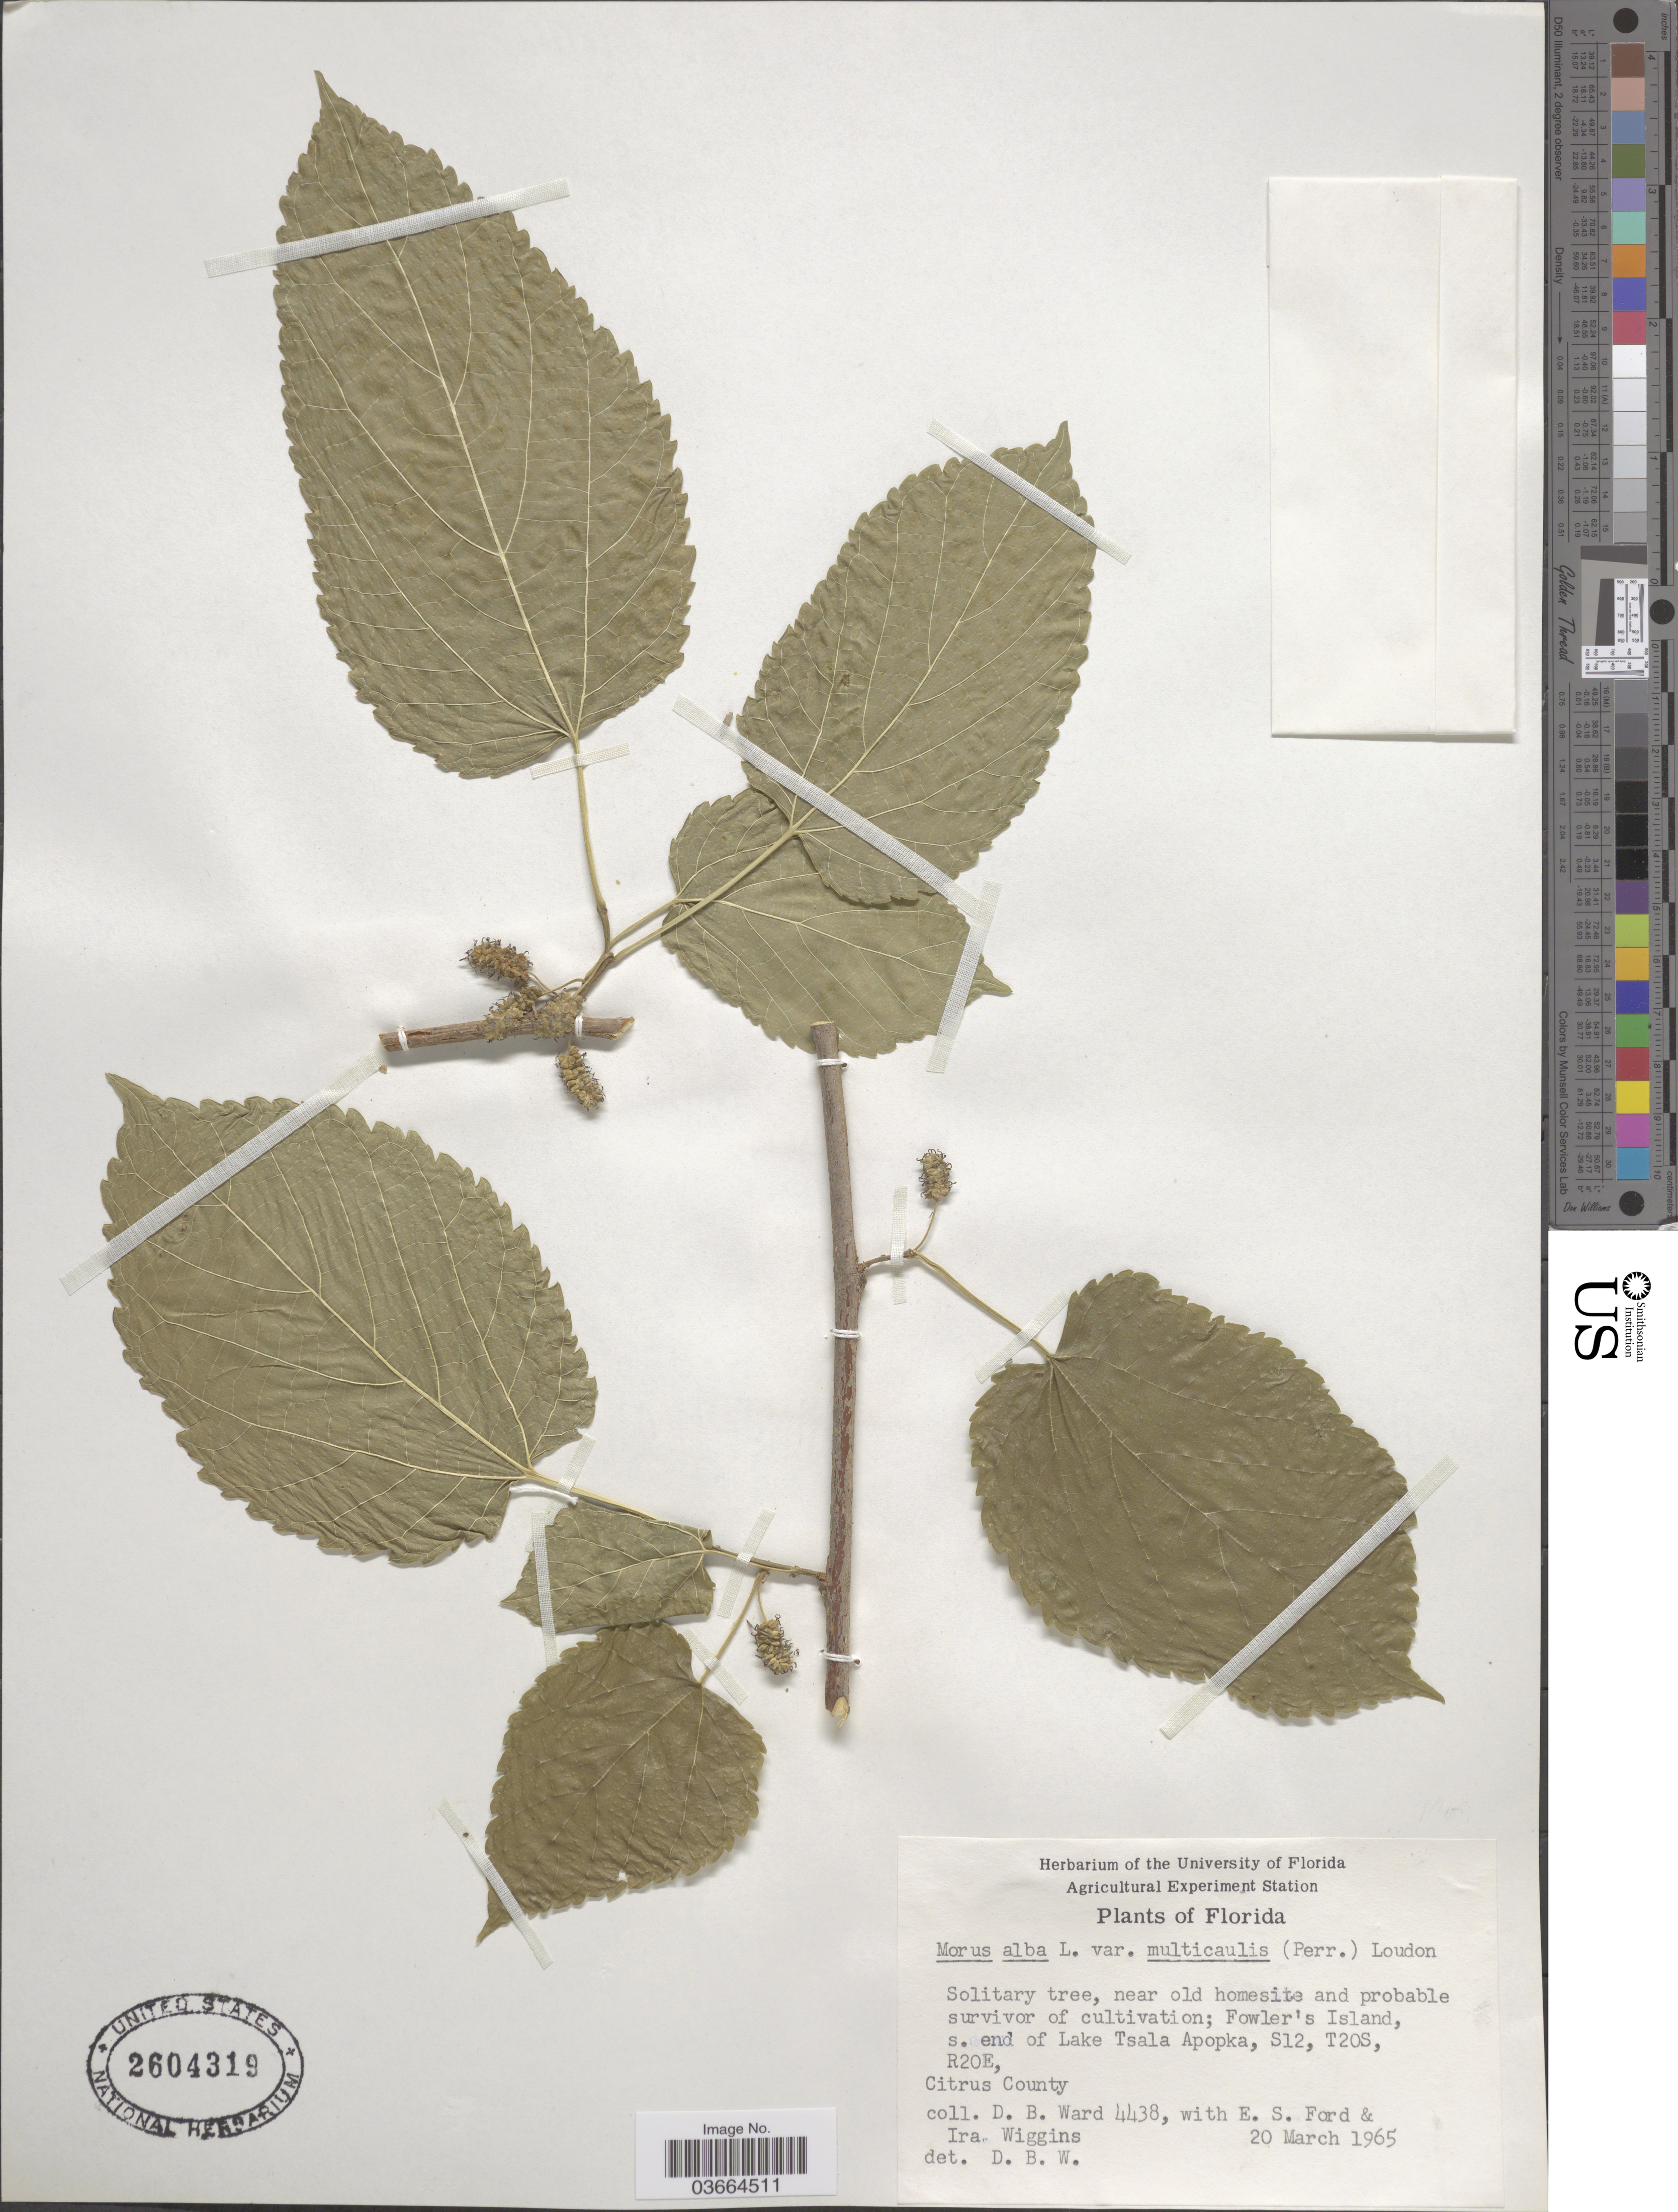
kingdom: Plantae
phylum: Tracheophyta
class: Magnoliopsida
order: Rosales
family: Moraceae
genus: Morus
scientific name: Morus alba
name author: L.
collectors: D. B. Ward, E. Ford & I. L. Wiggins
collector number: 4438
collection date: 1965-03-20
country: United States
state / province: Florida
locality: Near old homesite; Fowler's Island, s. end of Lake Tsala Apopka, S12, T20S, R20E, Citrus County.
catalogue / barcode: US 2604319